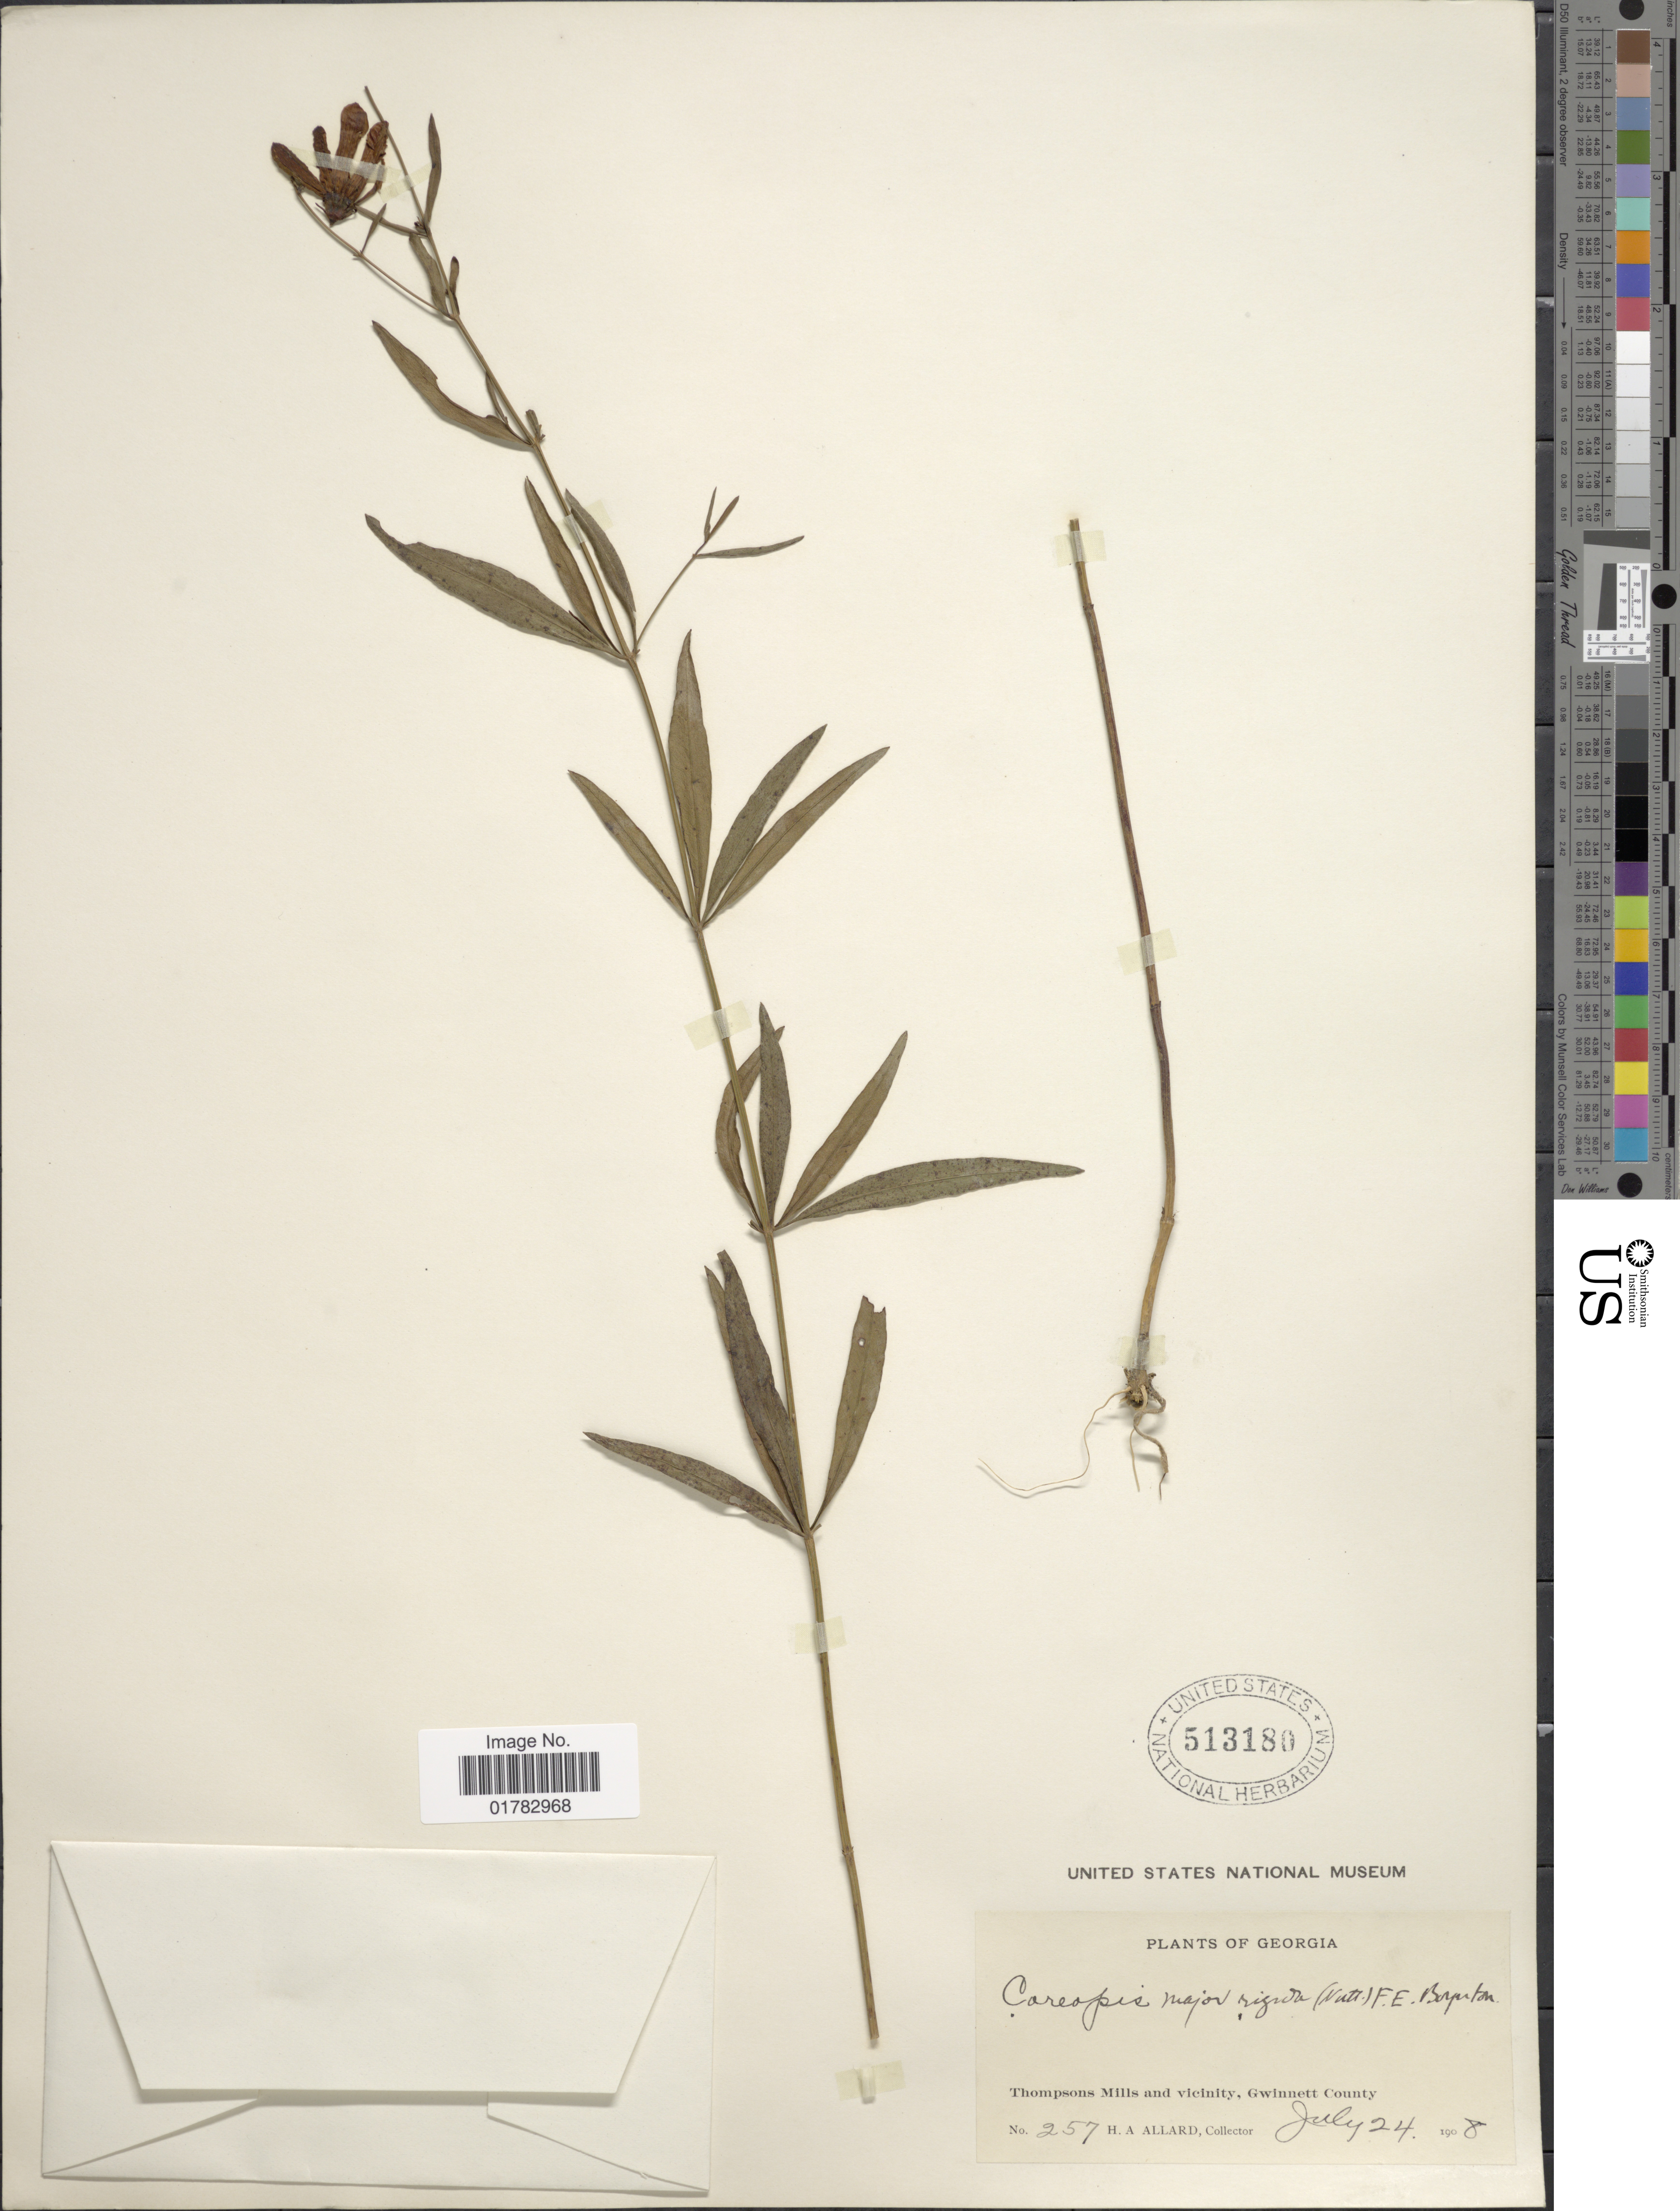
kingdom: Plantae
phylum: Tracheophyta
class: Magnoliopsida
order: Asterales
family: Asteraceae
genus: Coreopsis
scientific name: Coreopsis major var. rigida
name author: (Nutt.) F.E. Boynton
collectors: H. A. Allard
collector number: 257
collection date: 1908-07-24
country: United States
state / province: Georgia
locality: Thompsons Mills and vicinity, Gwinett County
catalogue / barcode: US 513180